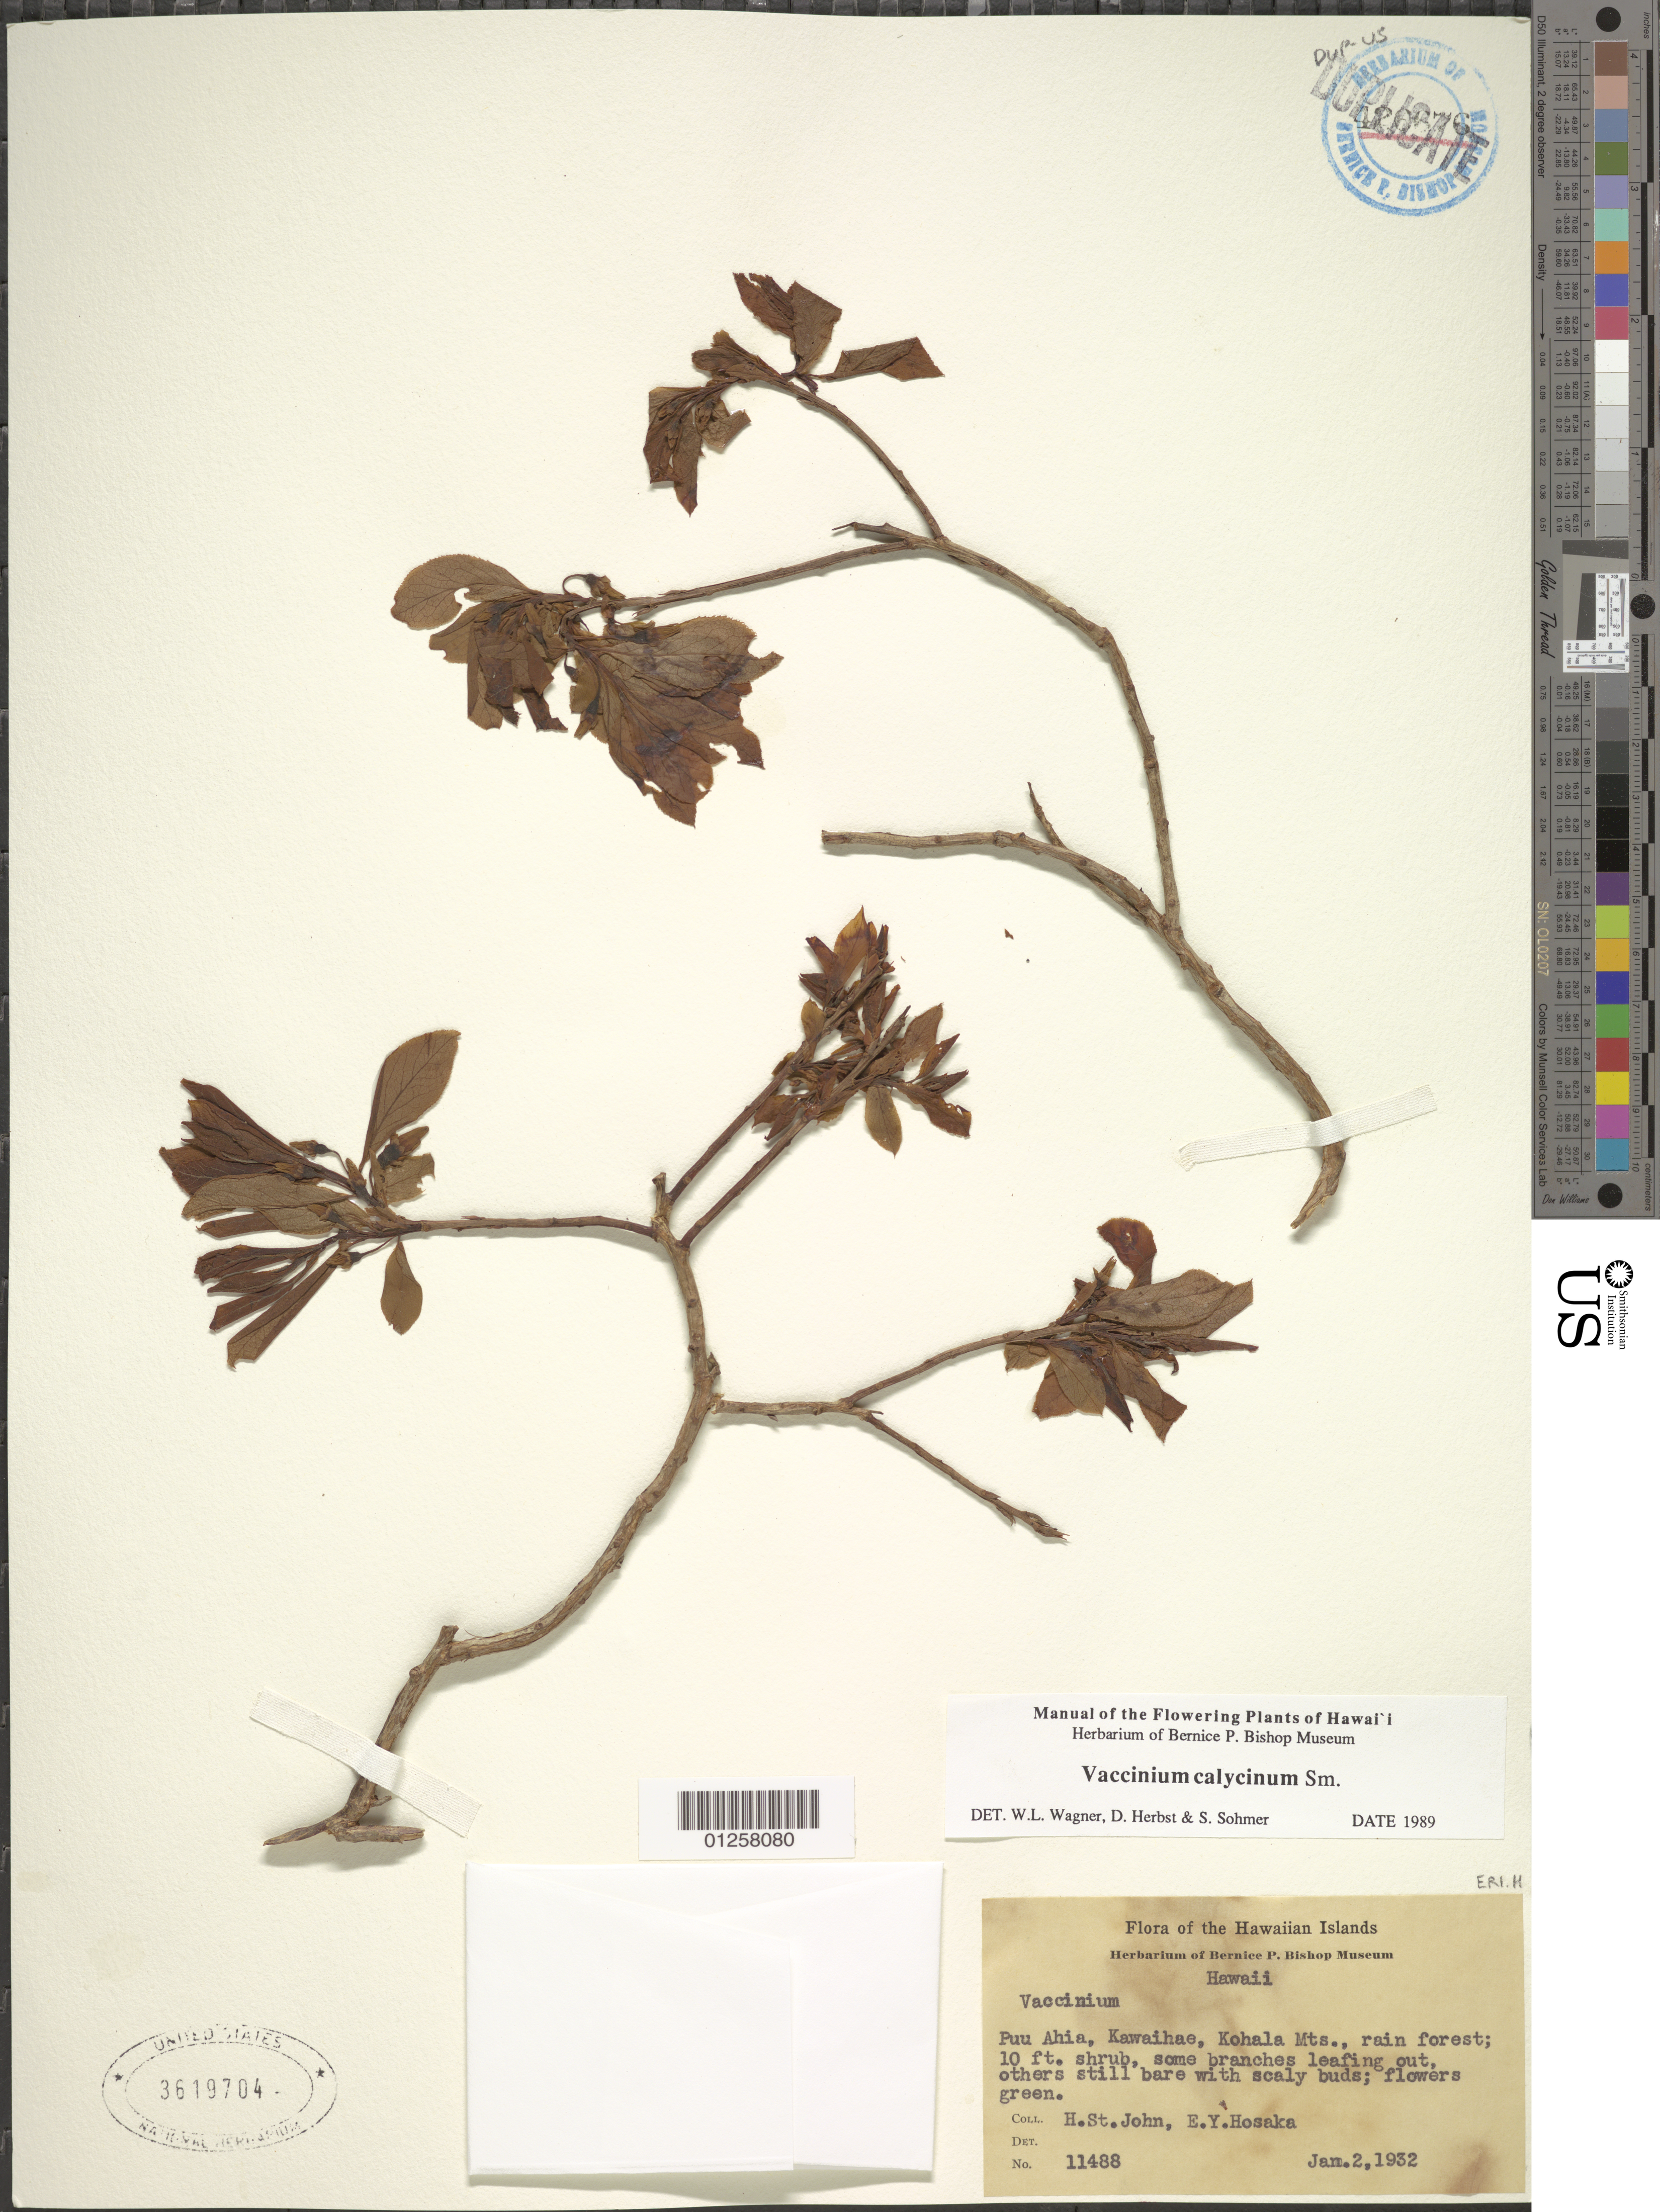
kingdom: Plantae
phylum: Tracheophyta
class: Magnoliopsida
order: Ericales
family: Ericaceae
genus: Vaccinium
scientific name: Vaccinium calycinum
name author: Sm.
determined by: Wagner, W. L.; Herbst, D. R.; Sohmer, S. H.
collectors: H. St. John & E. Y. Hosaka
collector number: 11488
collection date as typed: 2 Jan 1932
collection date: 1932-01-02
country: United States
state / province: Hawaii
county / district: Hawaii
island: Hawaii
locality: Puu Ahia, Kawaihae, Kohala Mts.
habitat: Rain forest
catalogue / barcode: US 3619704